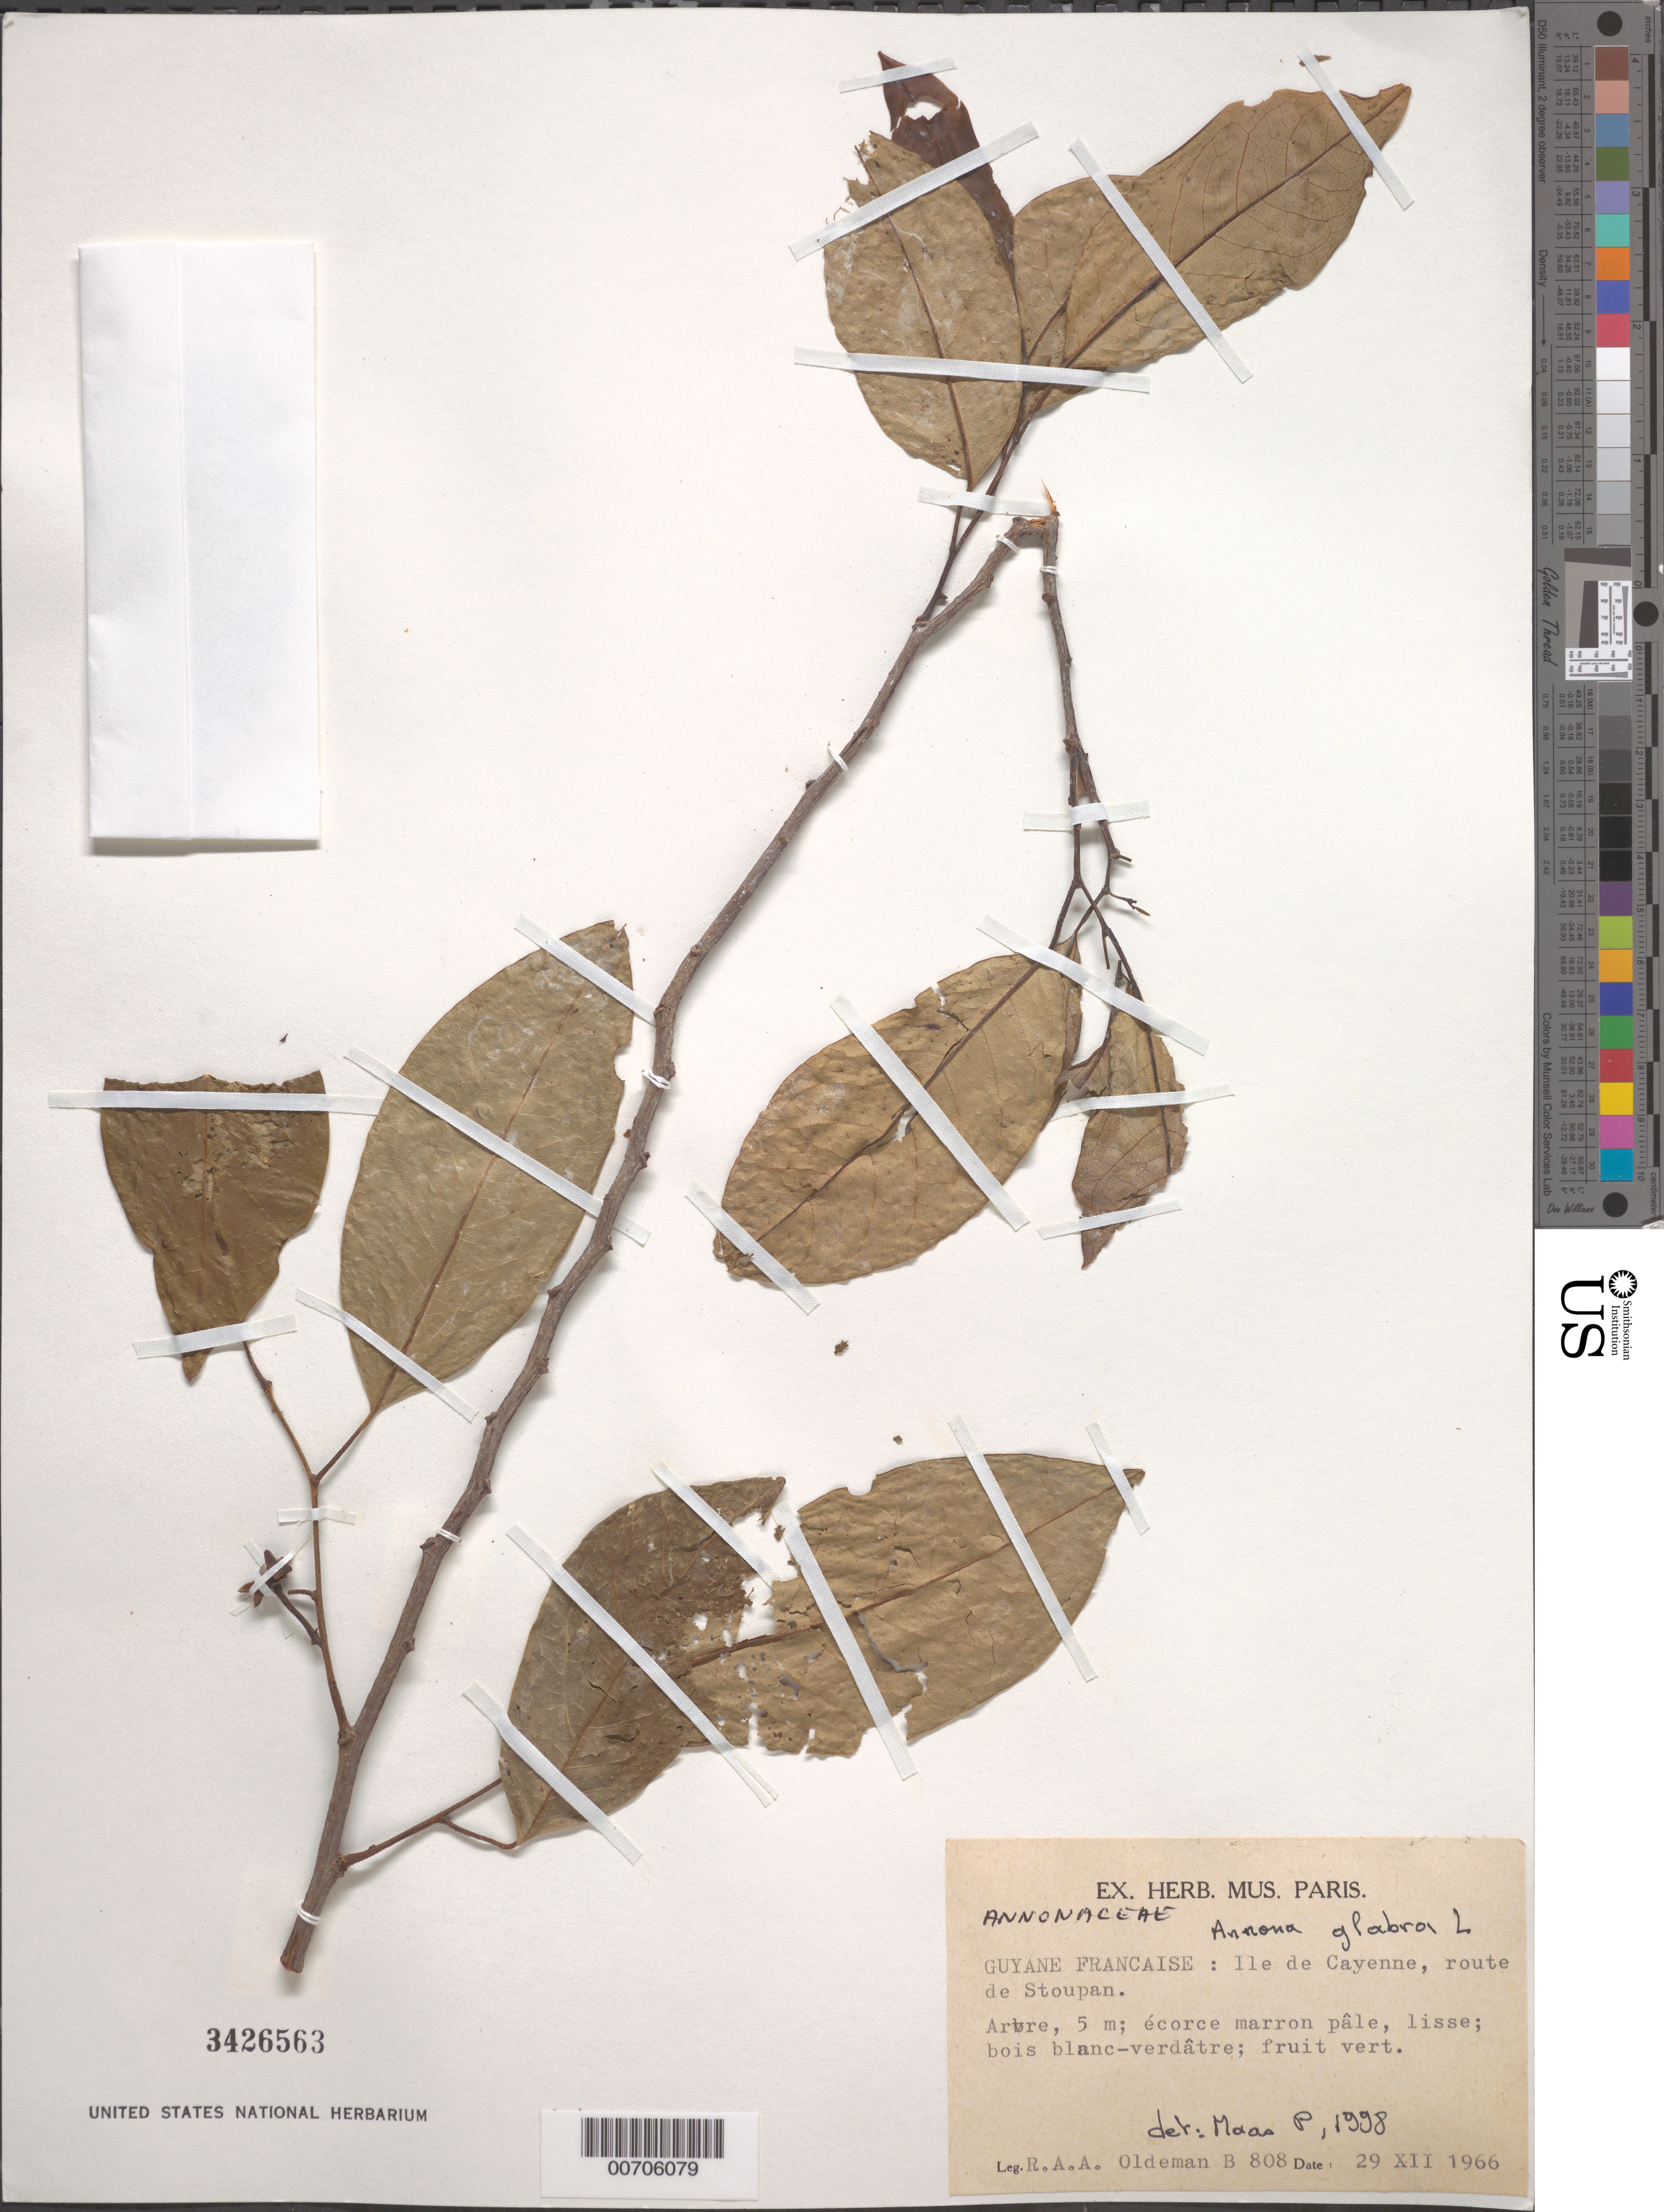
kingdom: Plantae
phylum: Tracheophyta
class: Magnoliopsida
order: Magnoliales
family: Annonaceae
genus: Annona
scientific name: Annona glabra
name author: L.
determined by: Maas, Paul J. M.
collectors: R. Oldeman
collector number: B 808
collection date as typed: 29-Dec-66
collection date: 1966-12-29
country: French Guiana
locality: Ile de Cayenne, route de Stoupan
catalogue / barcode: US 3426563